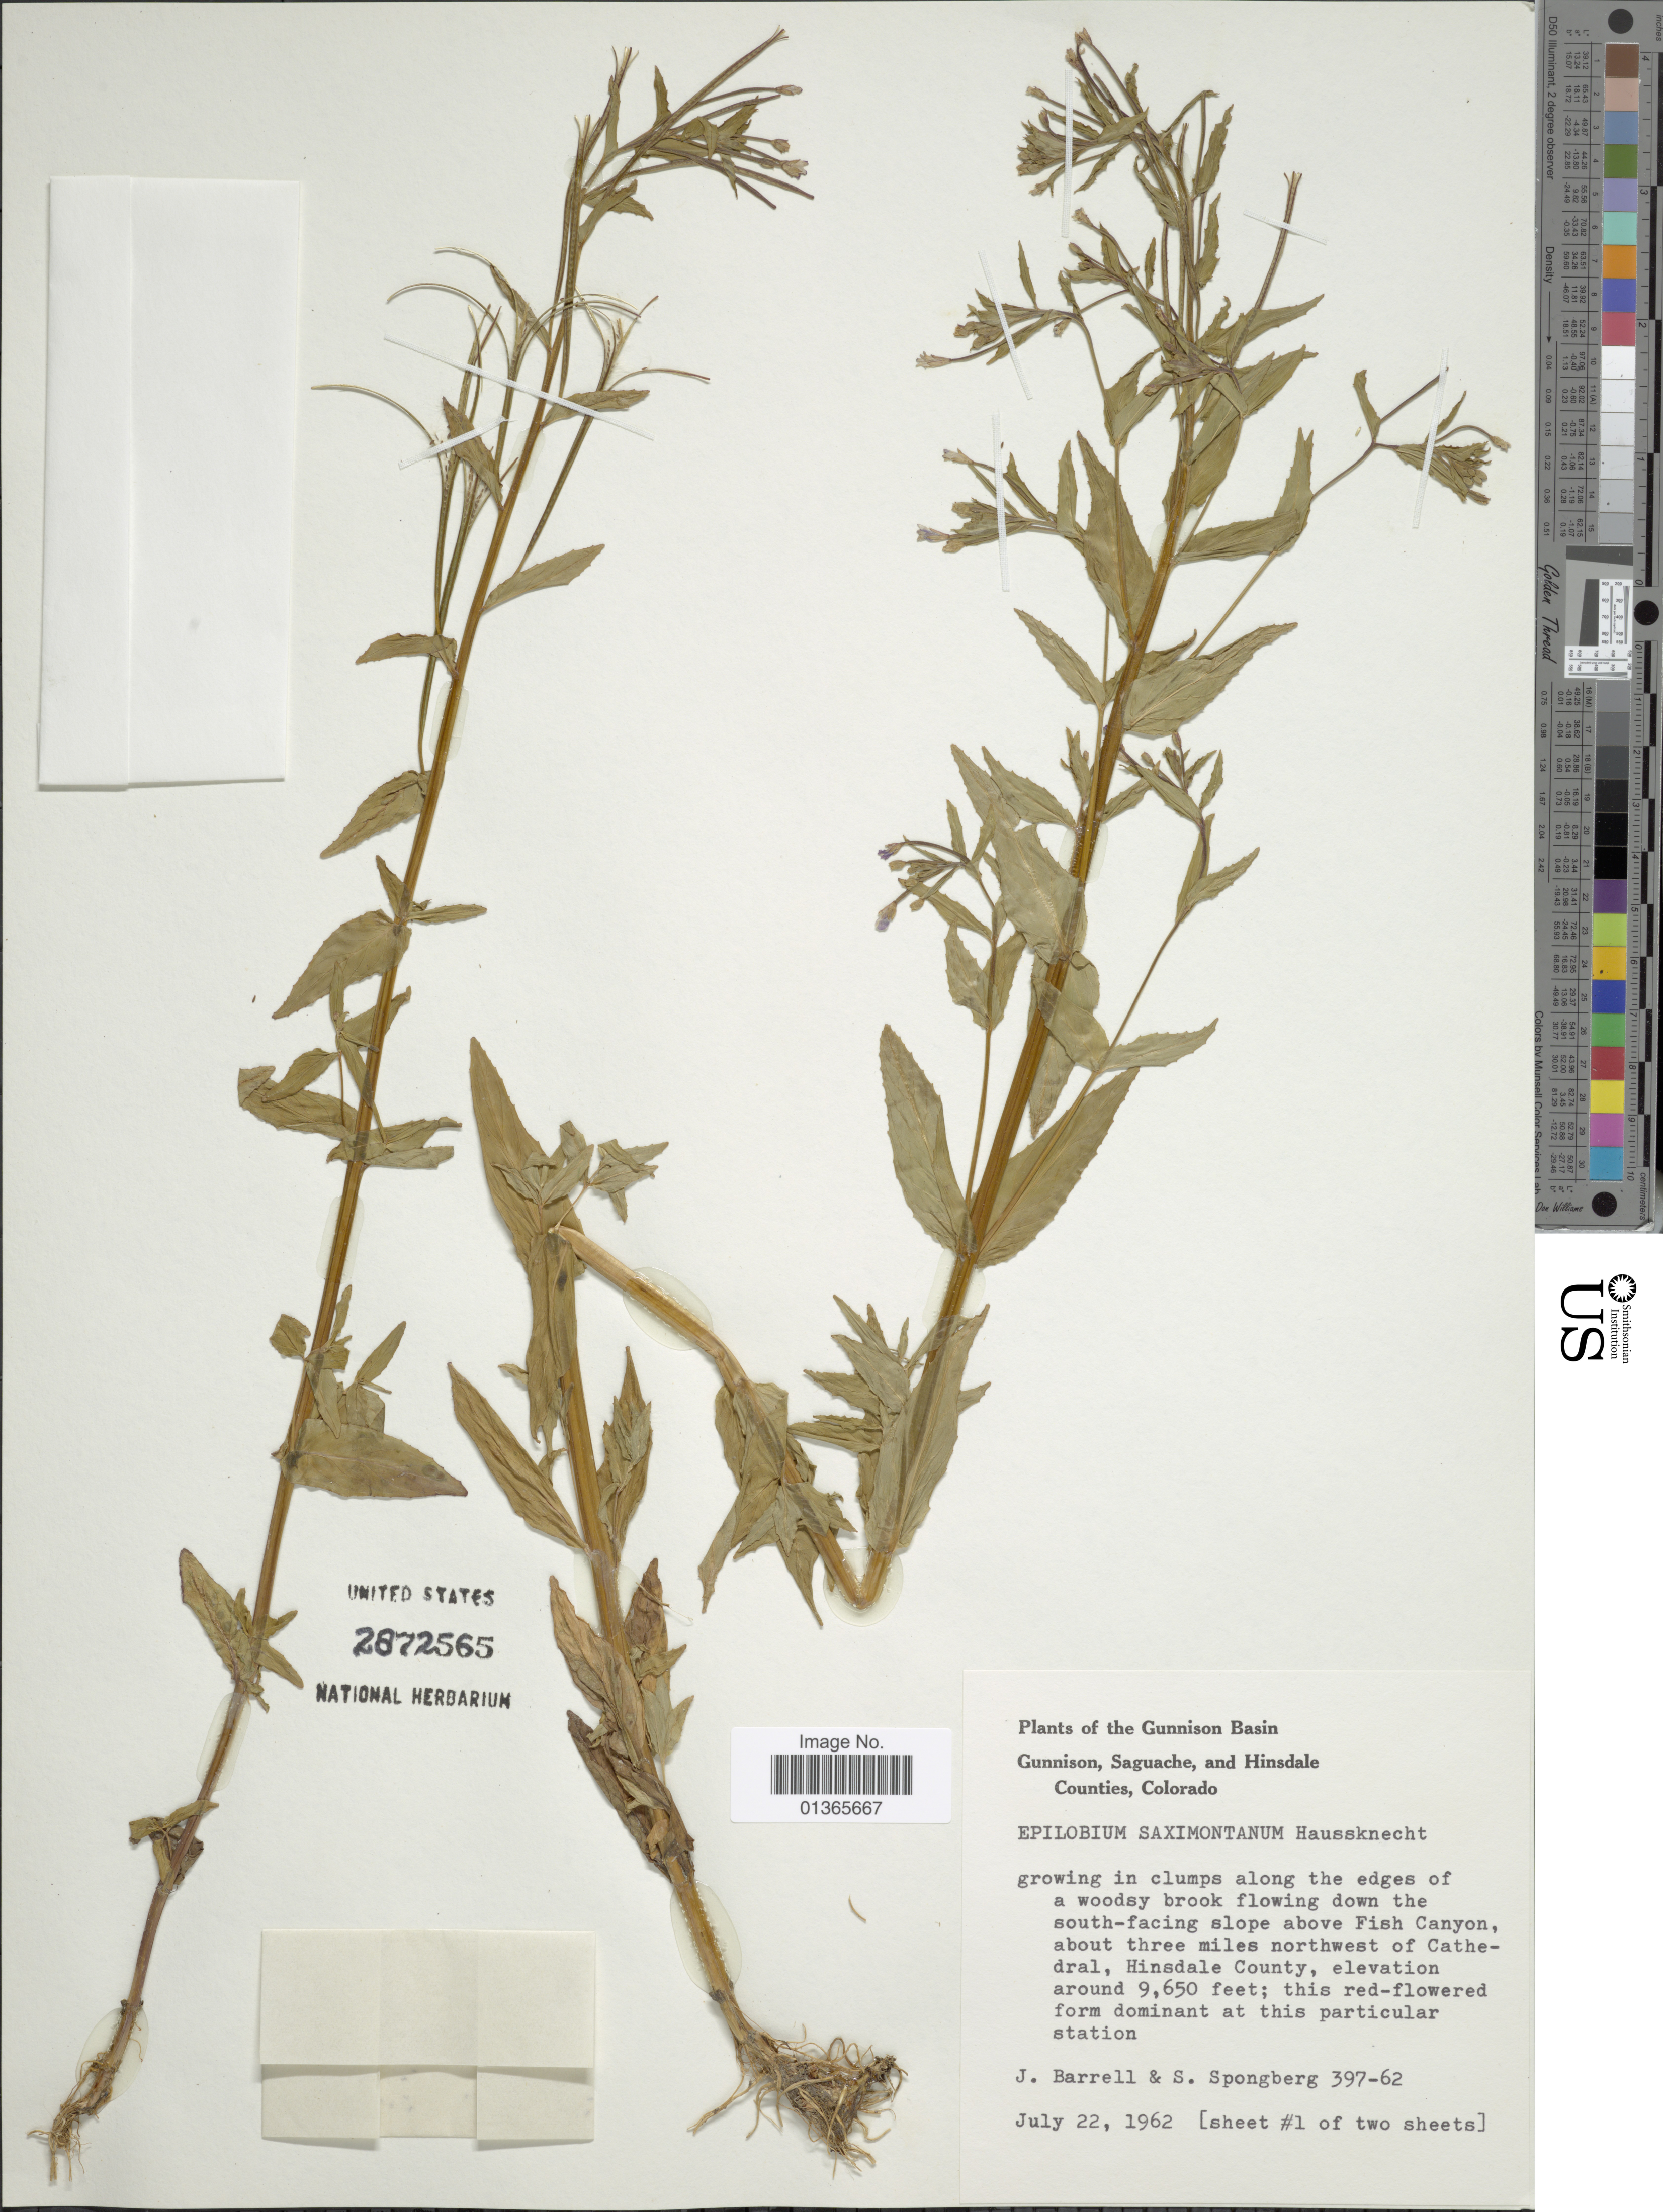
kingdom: Plantae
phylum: Tracheophyta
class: Magnoliopsida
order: Myrtales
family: Onagraceae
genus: Epilobium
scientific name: Epilobium saximontanum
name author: Hausskn.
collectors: J. Barrell & S. A.Spongberg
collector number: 397-62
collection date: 1962-07-22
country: United States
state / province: Colorado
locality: Gunnison, Saguache, and Hinsdale Counties. Growing in clumps along the edges of a woodsy brook flowing down the south-facing slope above Fish Canyon, about three miles northwest of Cathedral.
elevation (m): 2941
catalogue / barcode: US 2872565